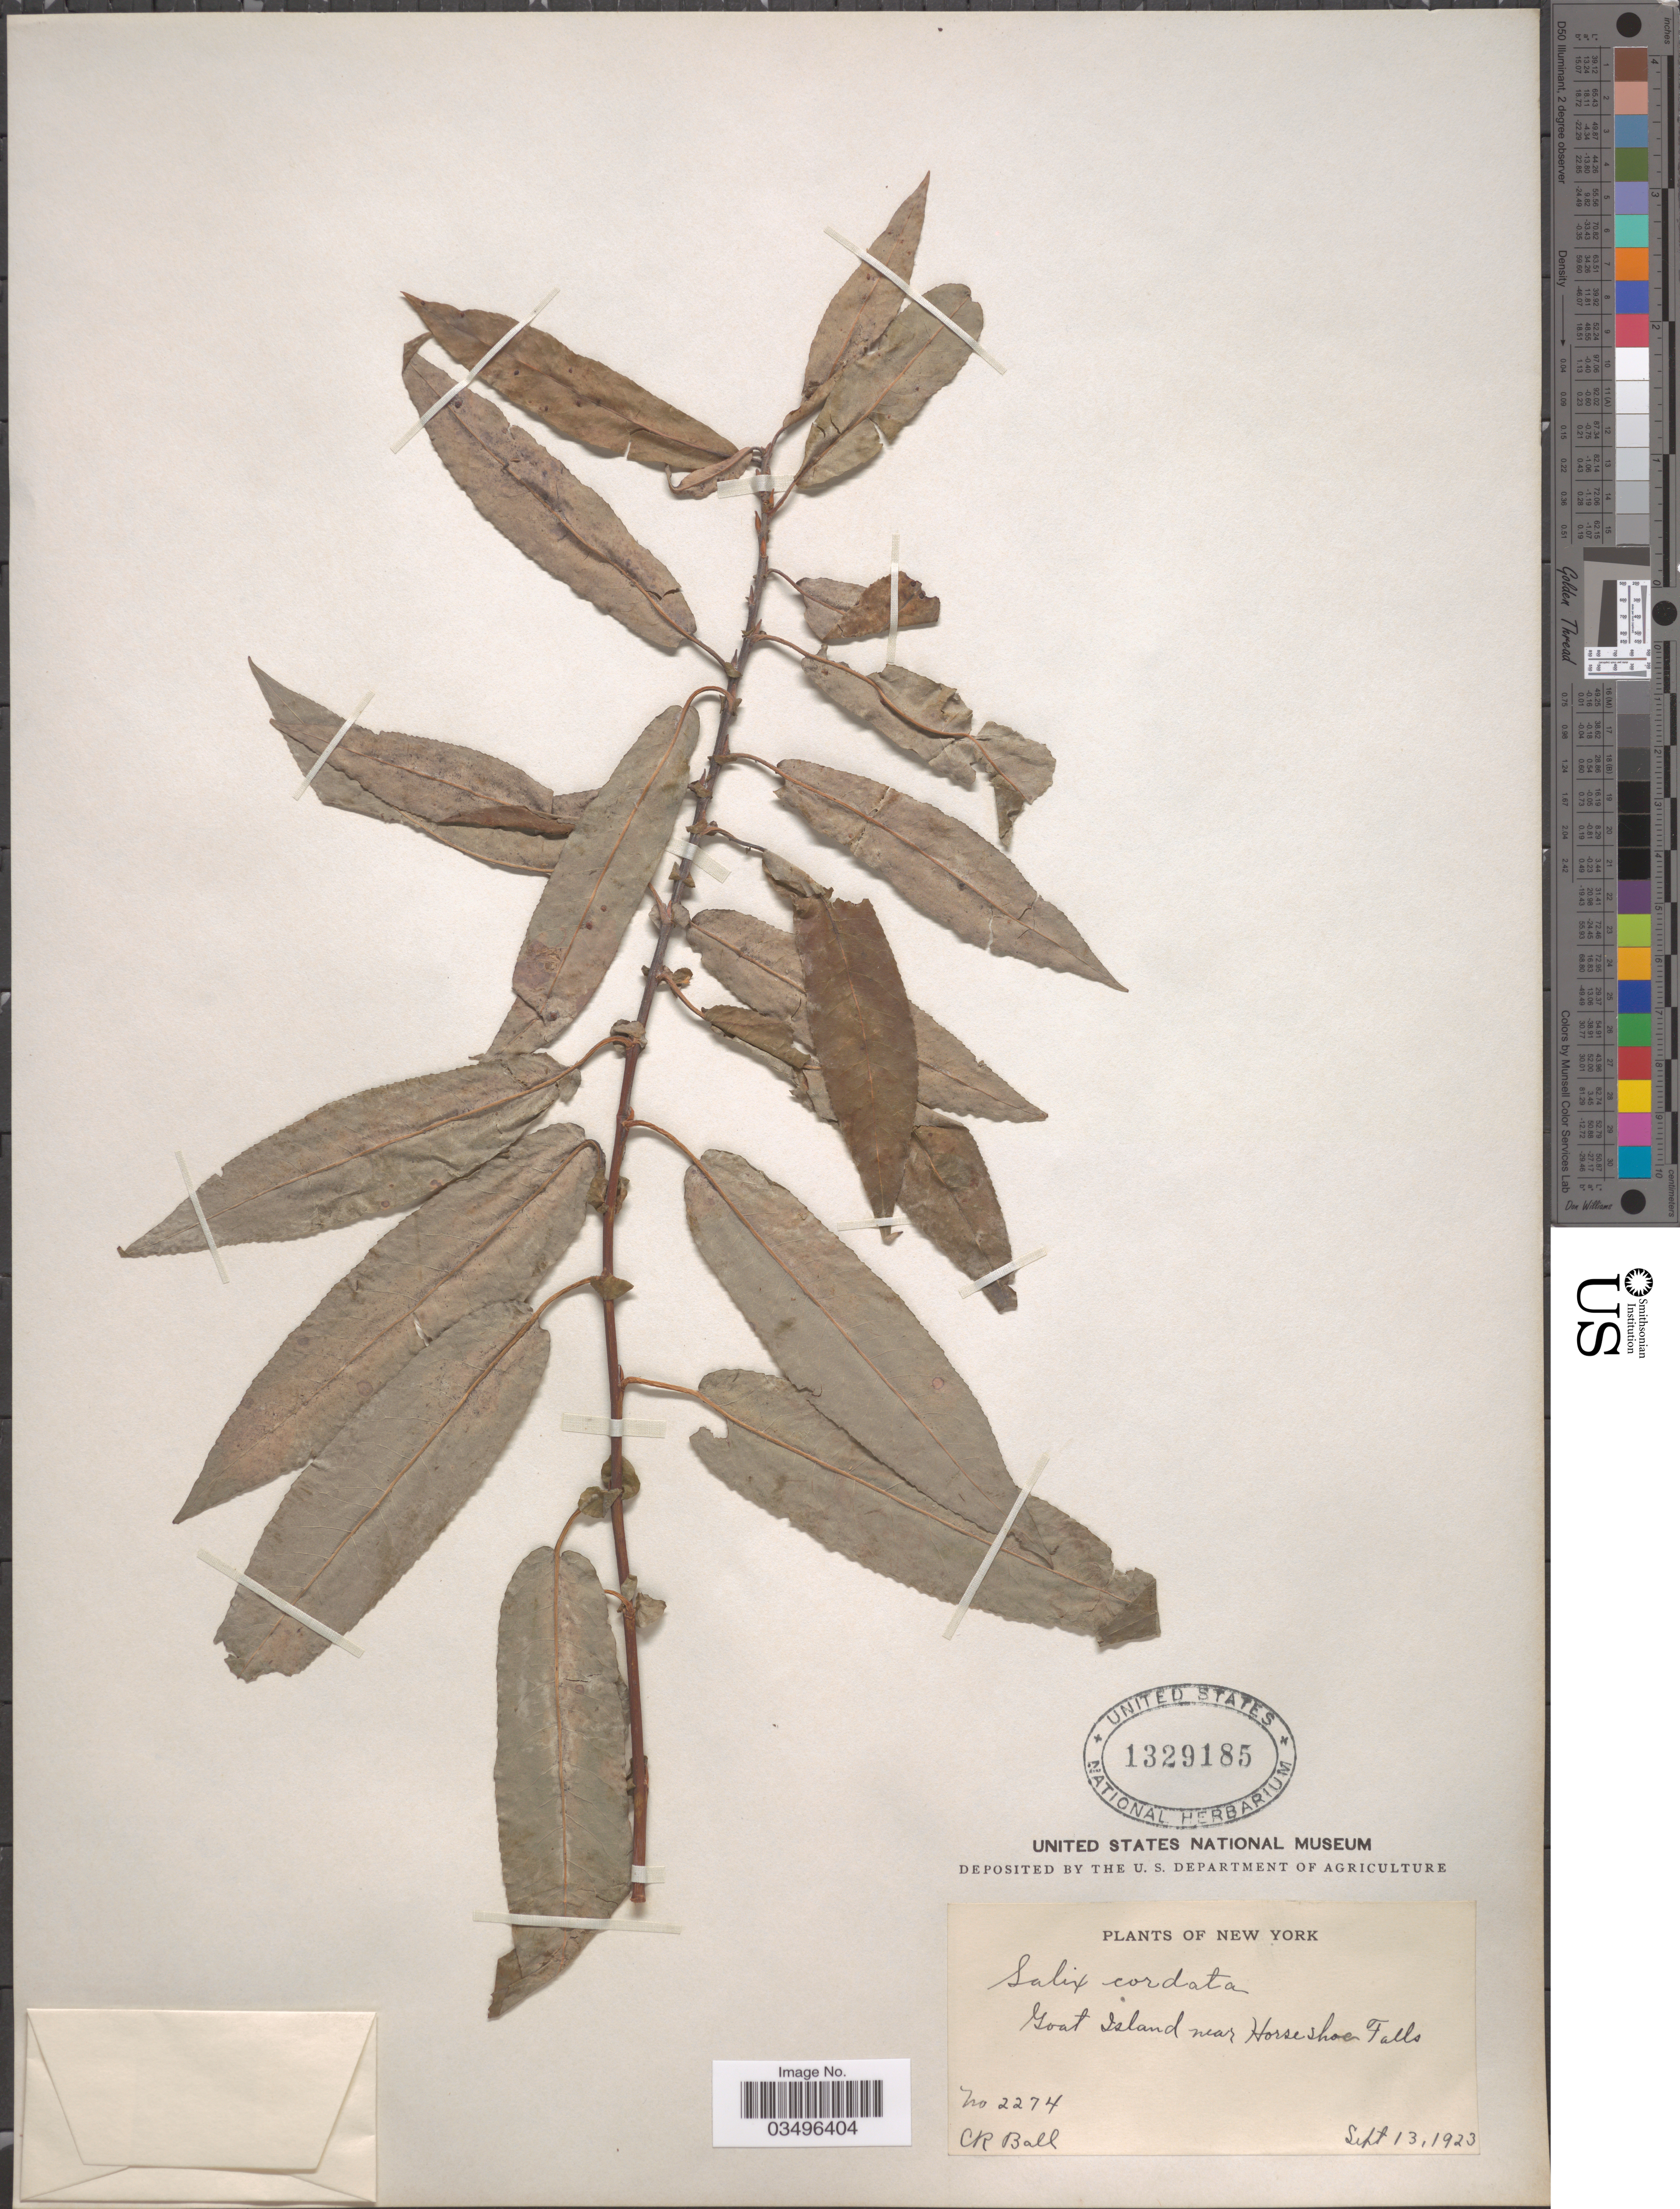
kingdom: Plantae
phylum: Tracheophyta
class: Magnoliopsida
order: Malpighiales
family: Salicaceae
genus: Salix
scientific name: Salix cordata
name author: Michx.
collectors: C. R. Ball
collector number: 2274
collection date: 1923-09-13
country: United States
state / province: New York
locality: Goat Island near Horse Shoe Falls.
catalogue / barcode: US 1329185